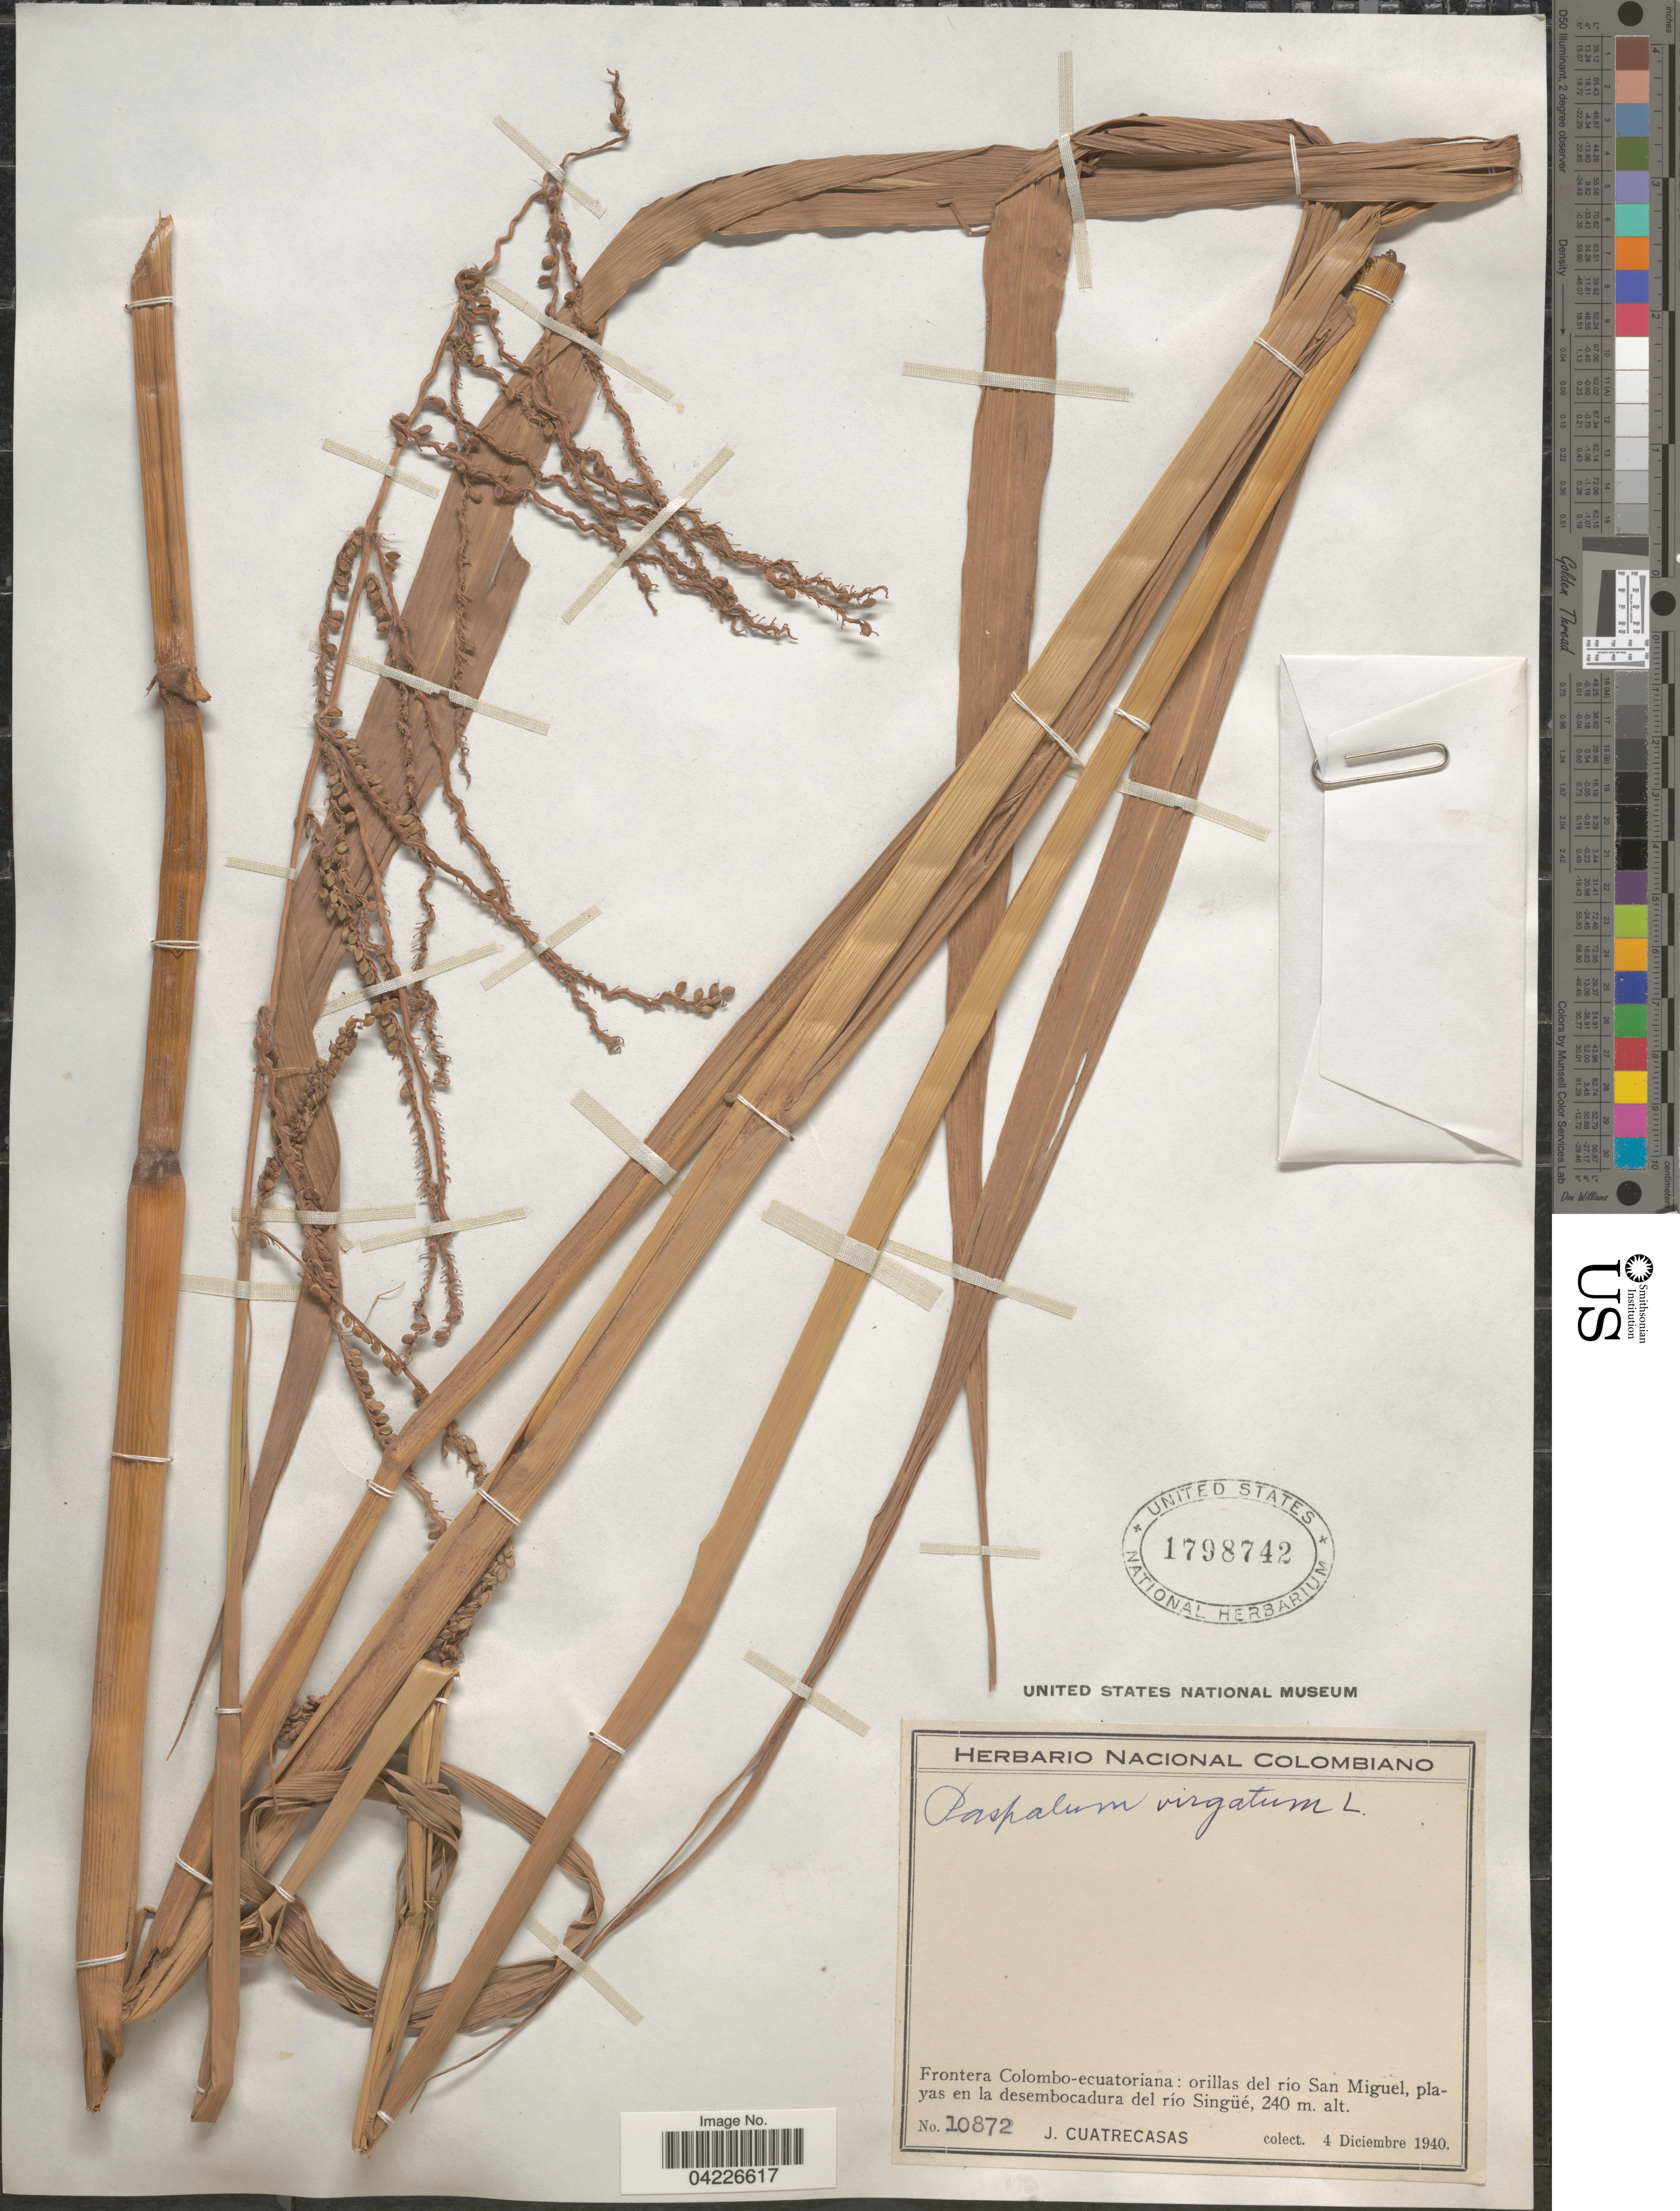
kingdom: Plantae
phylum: Tracheophyta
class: Liliopsida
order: Poales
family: Poaceae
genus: Paspalum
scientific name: Paspalum virgatum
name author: L.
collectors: J. Cuatrecasas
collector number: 10872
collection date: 1940-12-04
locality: Frontera Colombo-ecuatoriana: orillas del río San Miguel, playas en la desembocadura del río Singüé.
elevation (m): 240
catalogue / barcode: US 1798742